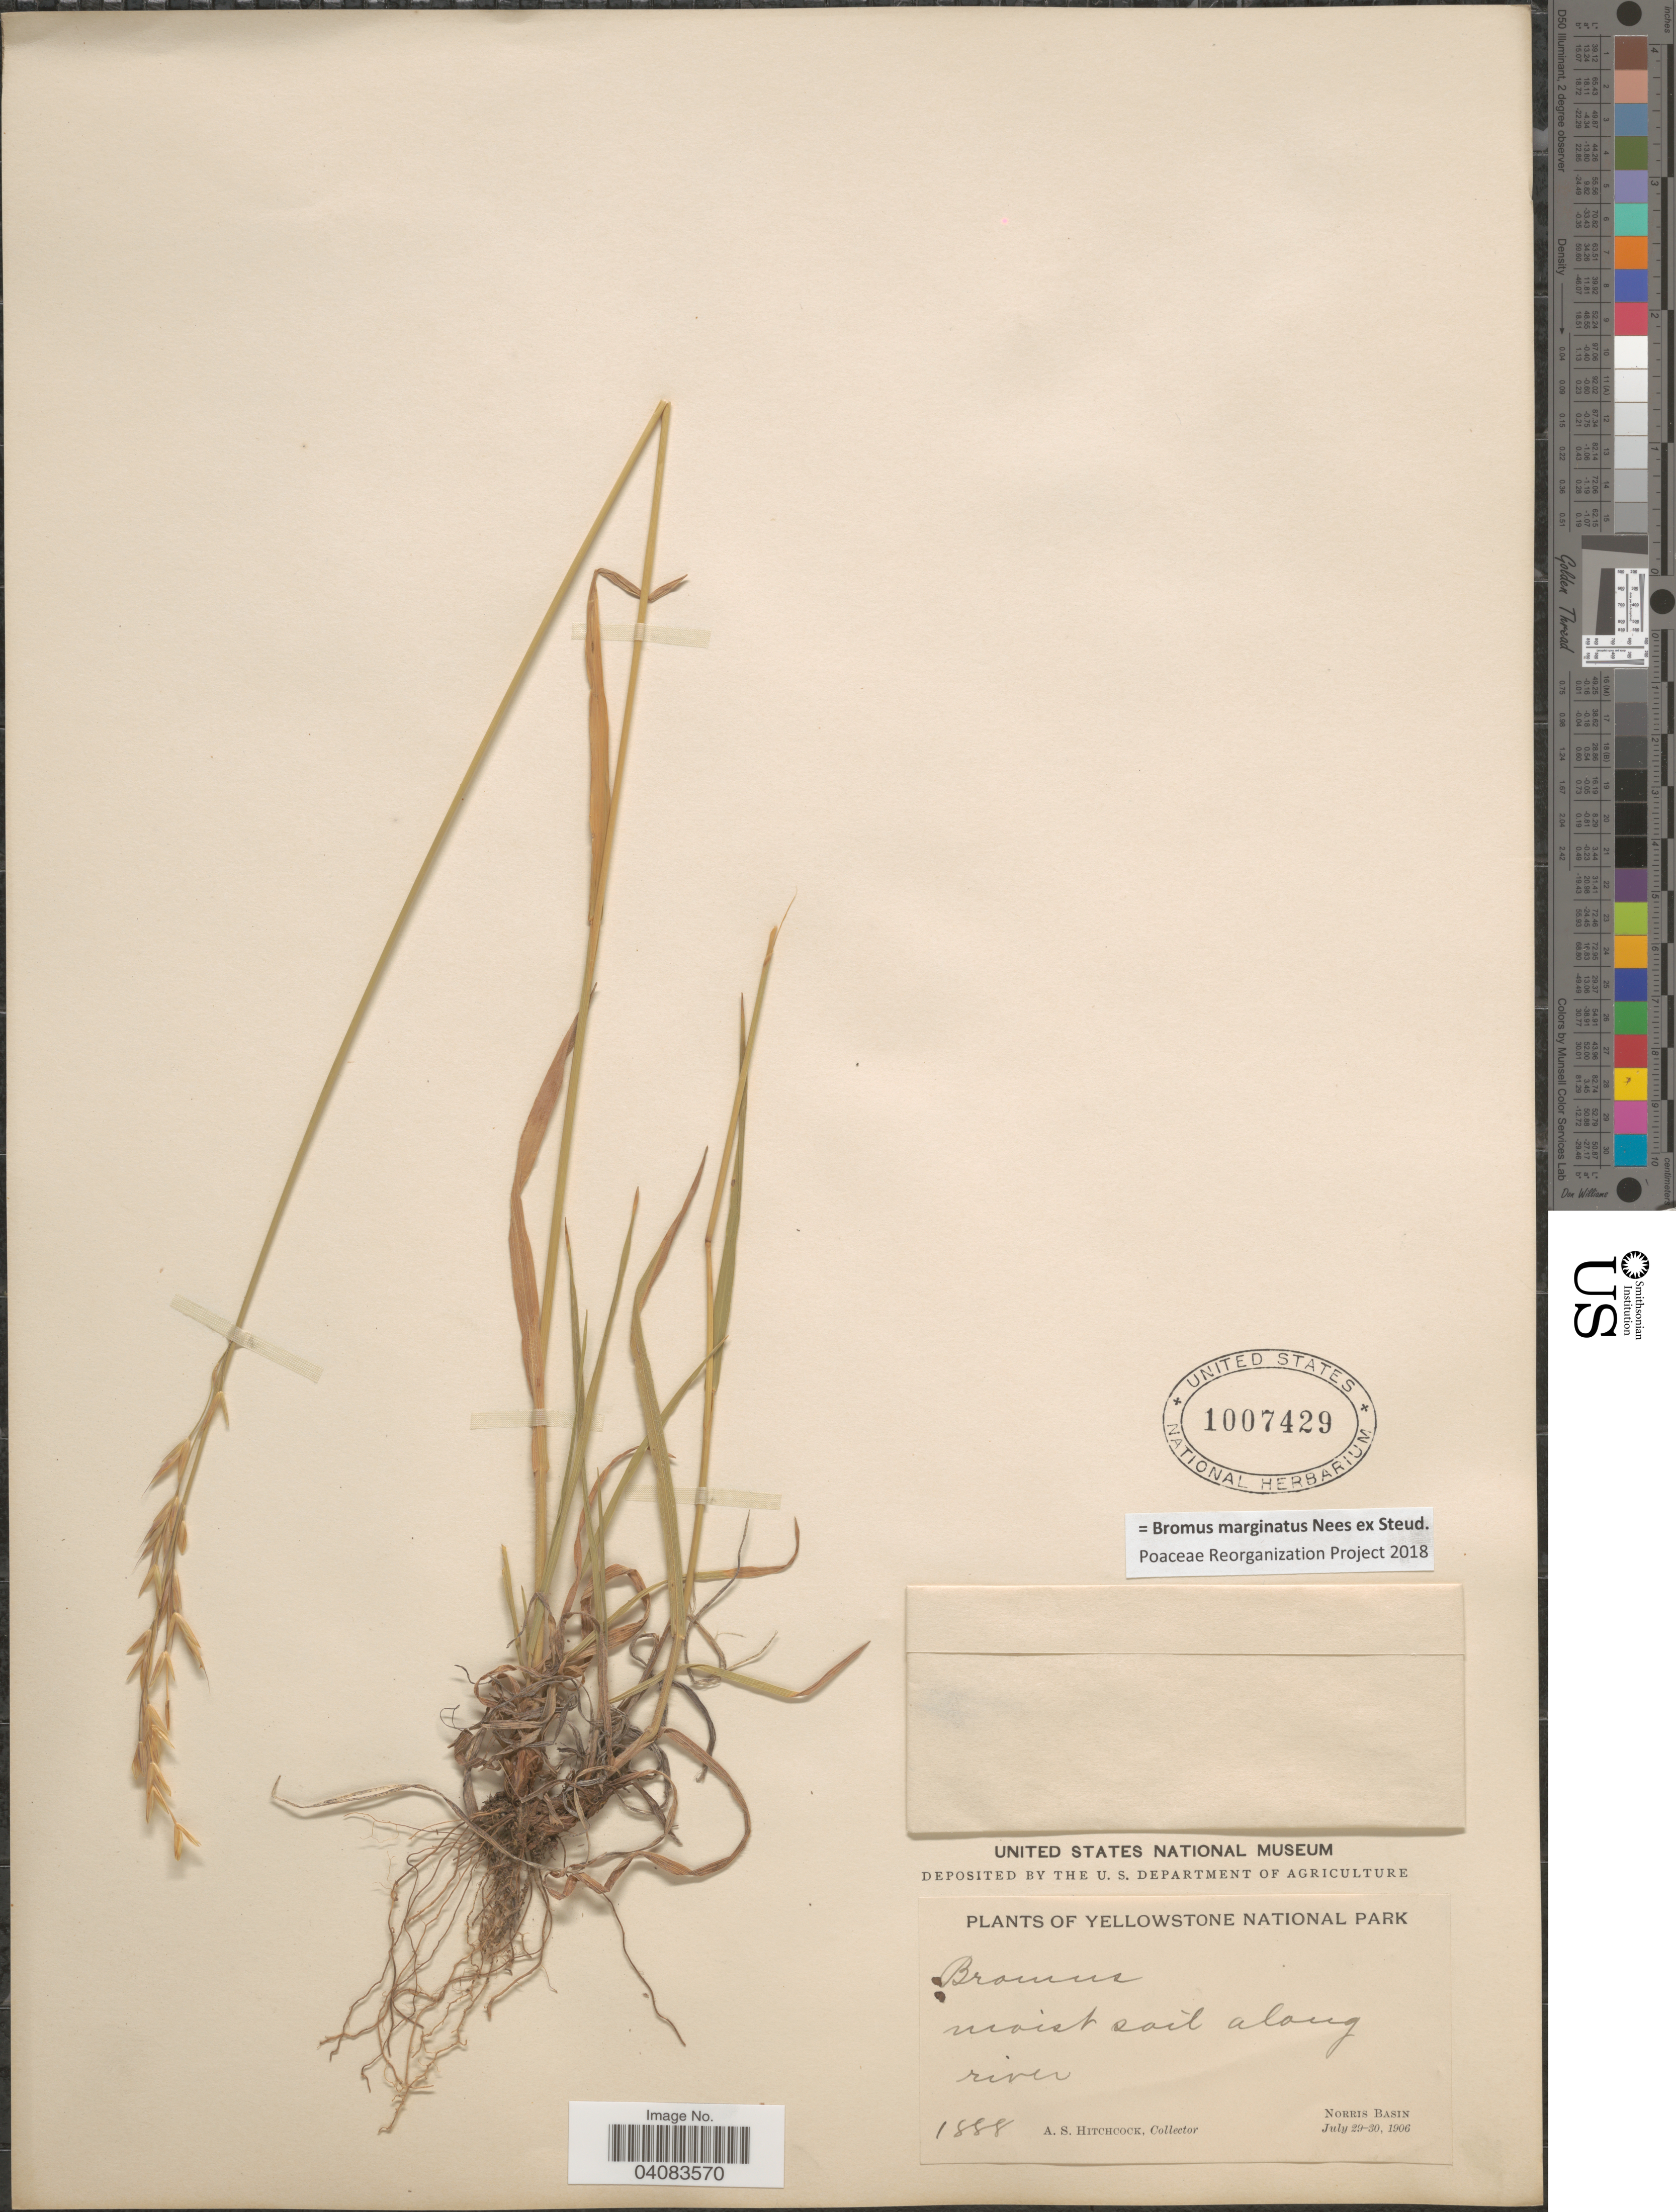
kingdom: Plantae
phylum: Tracheophyta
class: Liliopsida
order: Poales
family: Poaceae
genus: Bromus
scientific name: Bromus marginatus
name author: Nees ex Steud.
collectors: A. S. Hitchcock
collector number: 1888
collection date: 1906-07-29/1906-07-30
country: United States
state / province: Wyoming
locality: Yellowstone National Park. Along river. Norris Basin.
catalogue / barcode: US 1007429